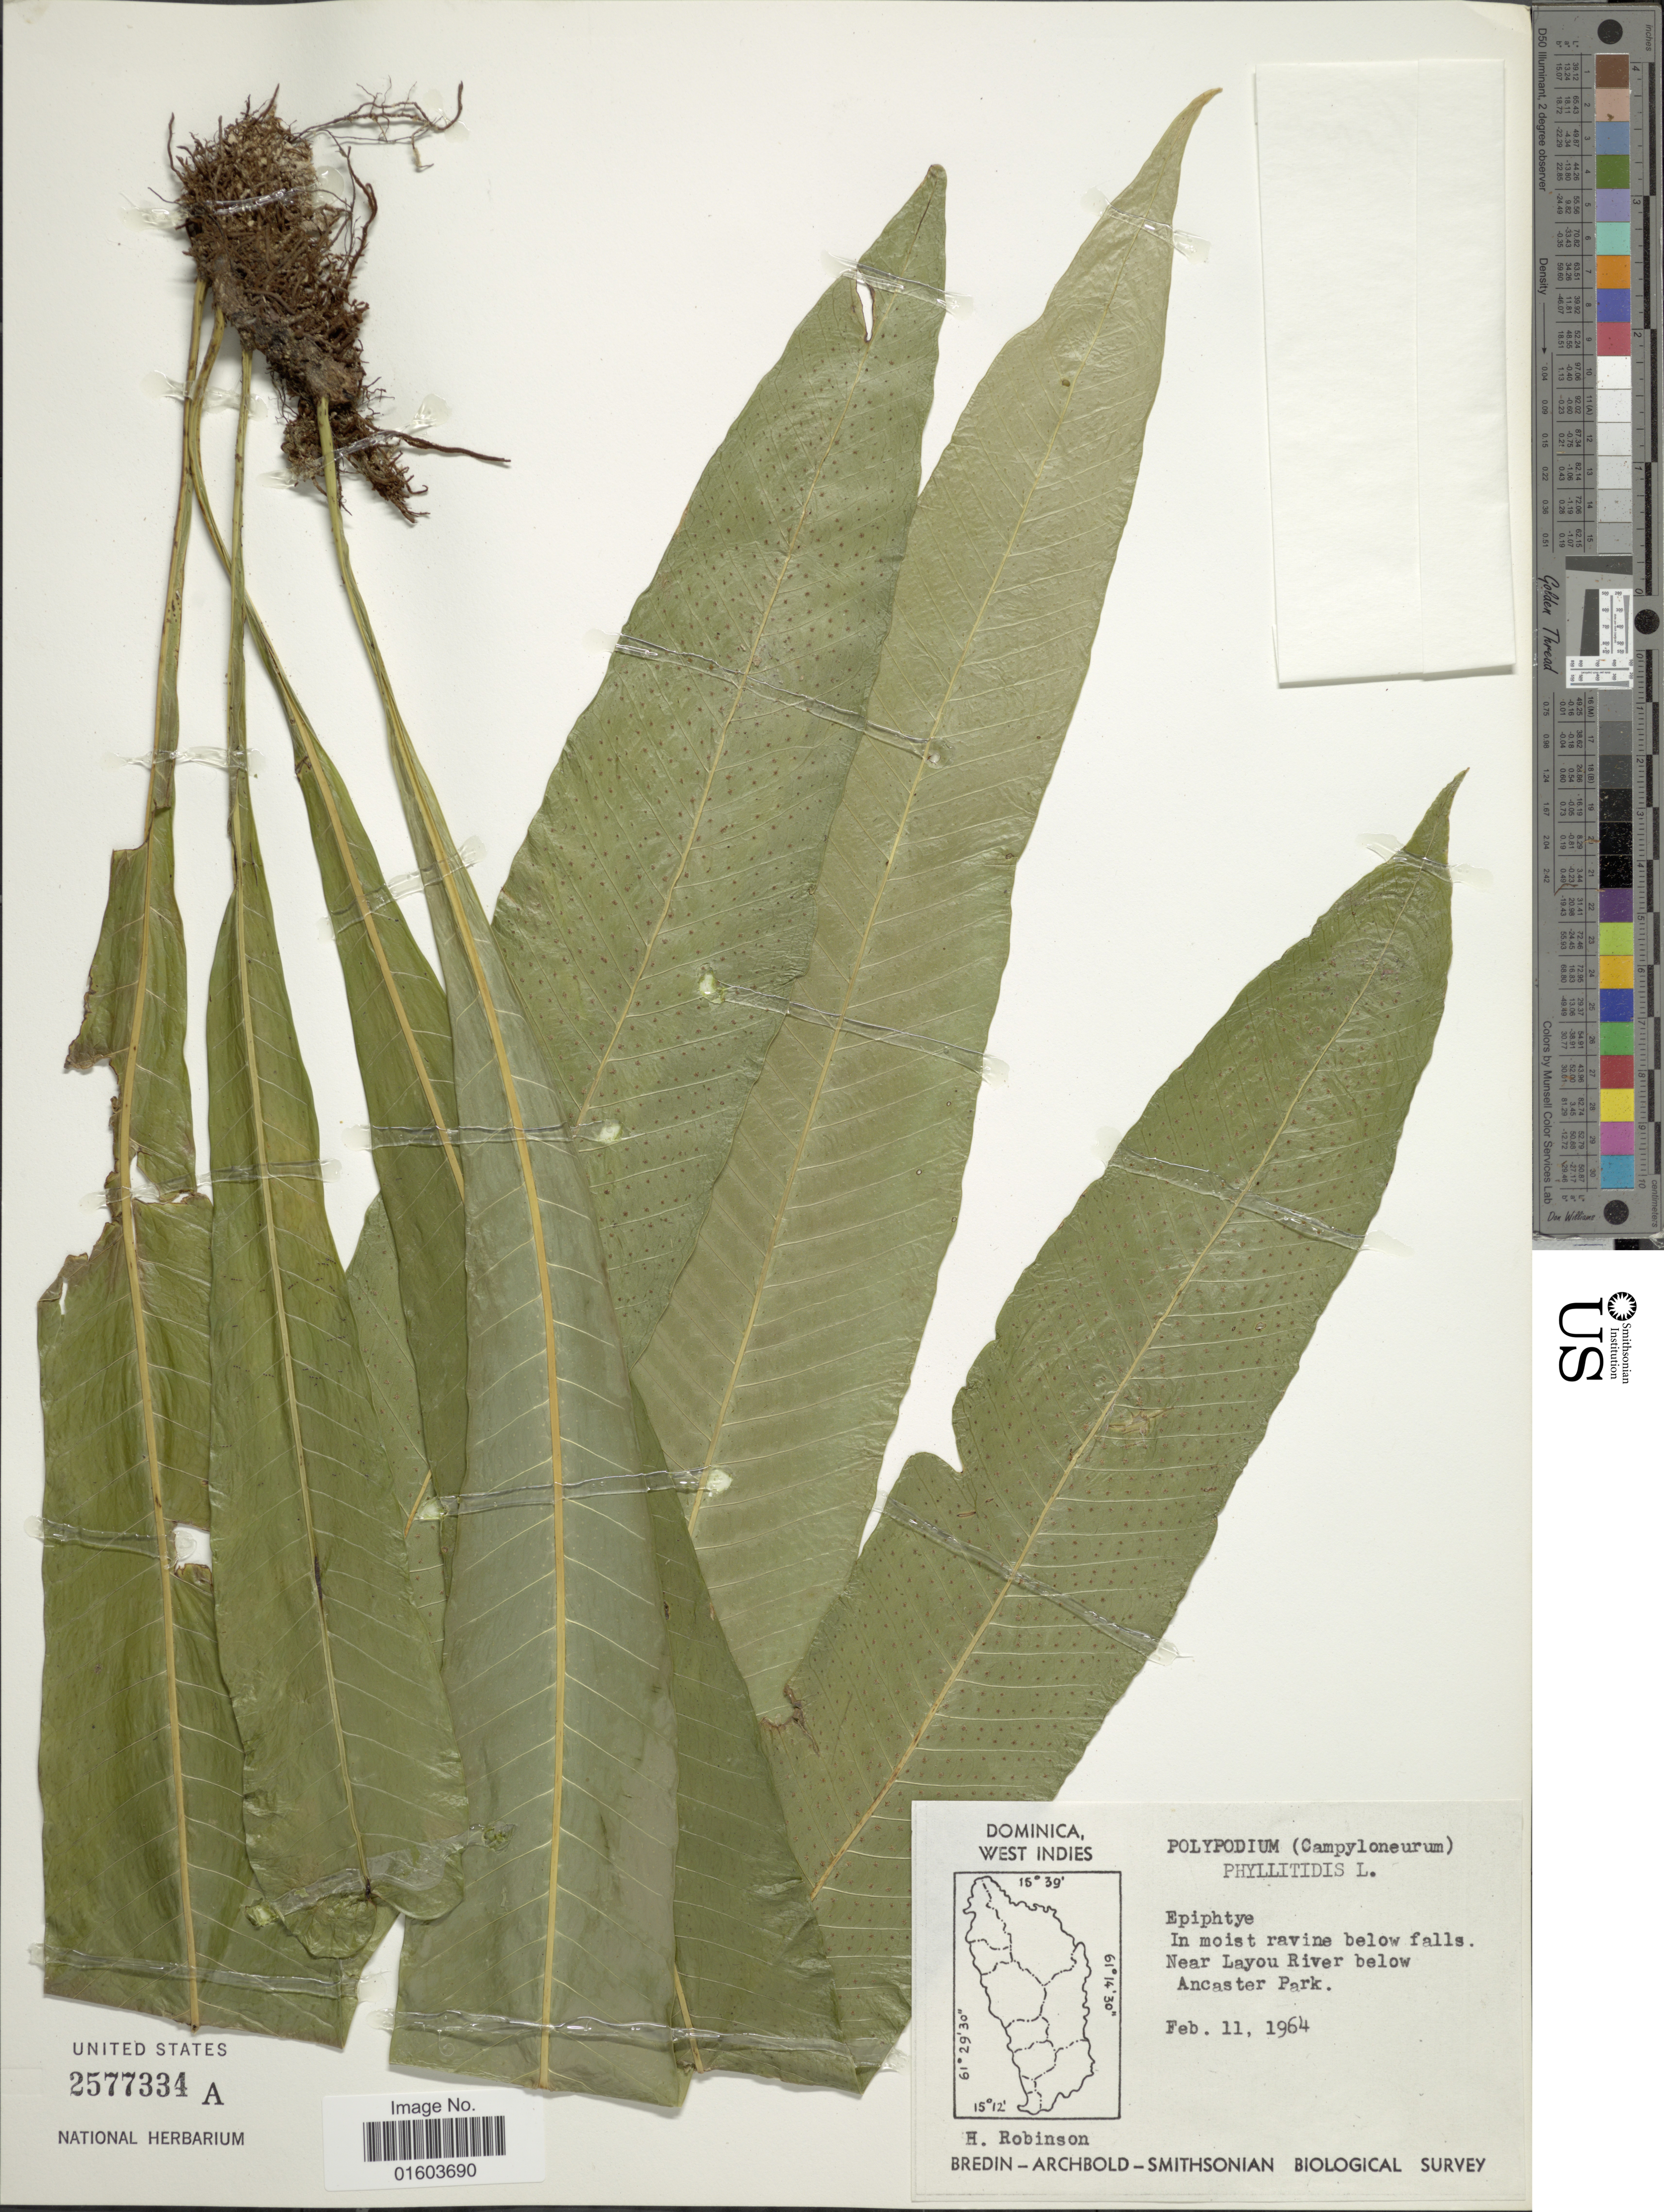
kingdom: Plantae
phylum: Tracheophyta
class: Polypodiopsida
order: Polypodiales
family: Polypodiaceae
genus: Campyloneurum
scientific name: Campyloneurum phyllitidis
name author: (L.) C. Presl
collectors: H. Robinson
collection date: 1964-02-11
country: Dominica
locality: Dominica, Near Layou River below Ancaster Park.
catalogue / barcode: US 2577334A